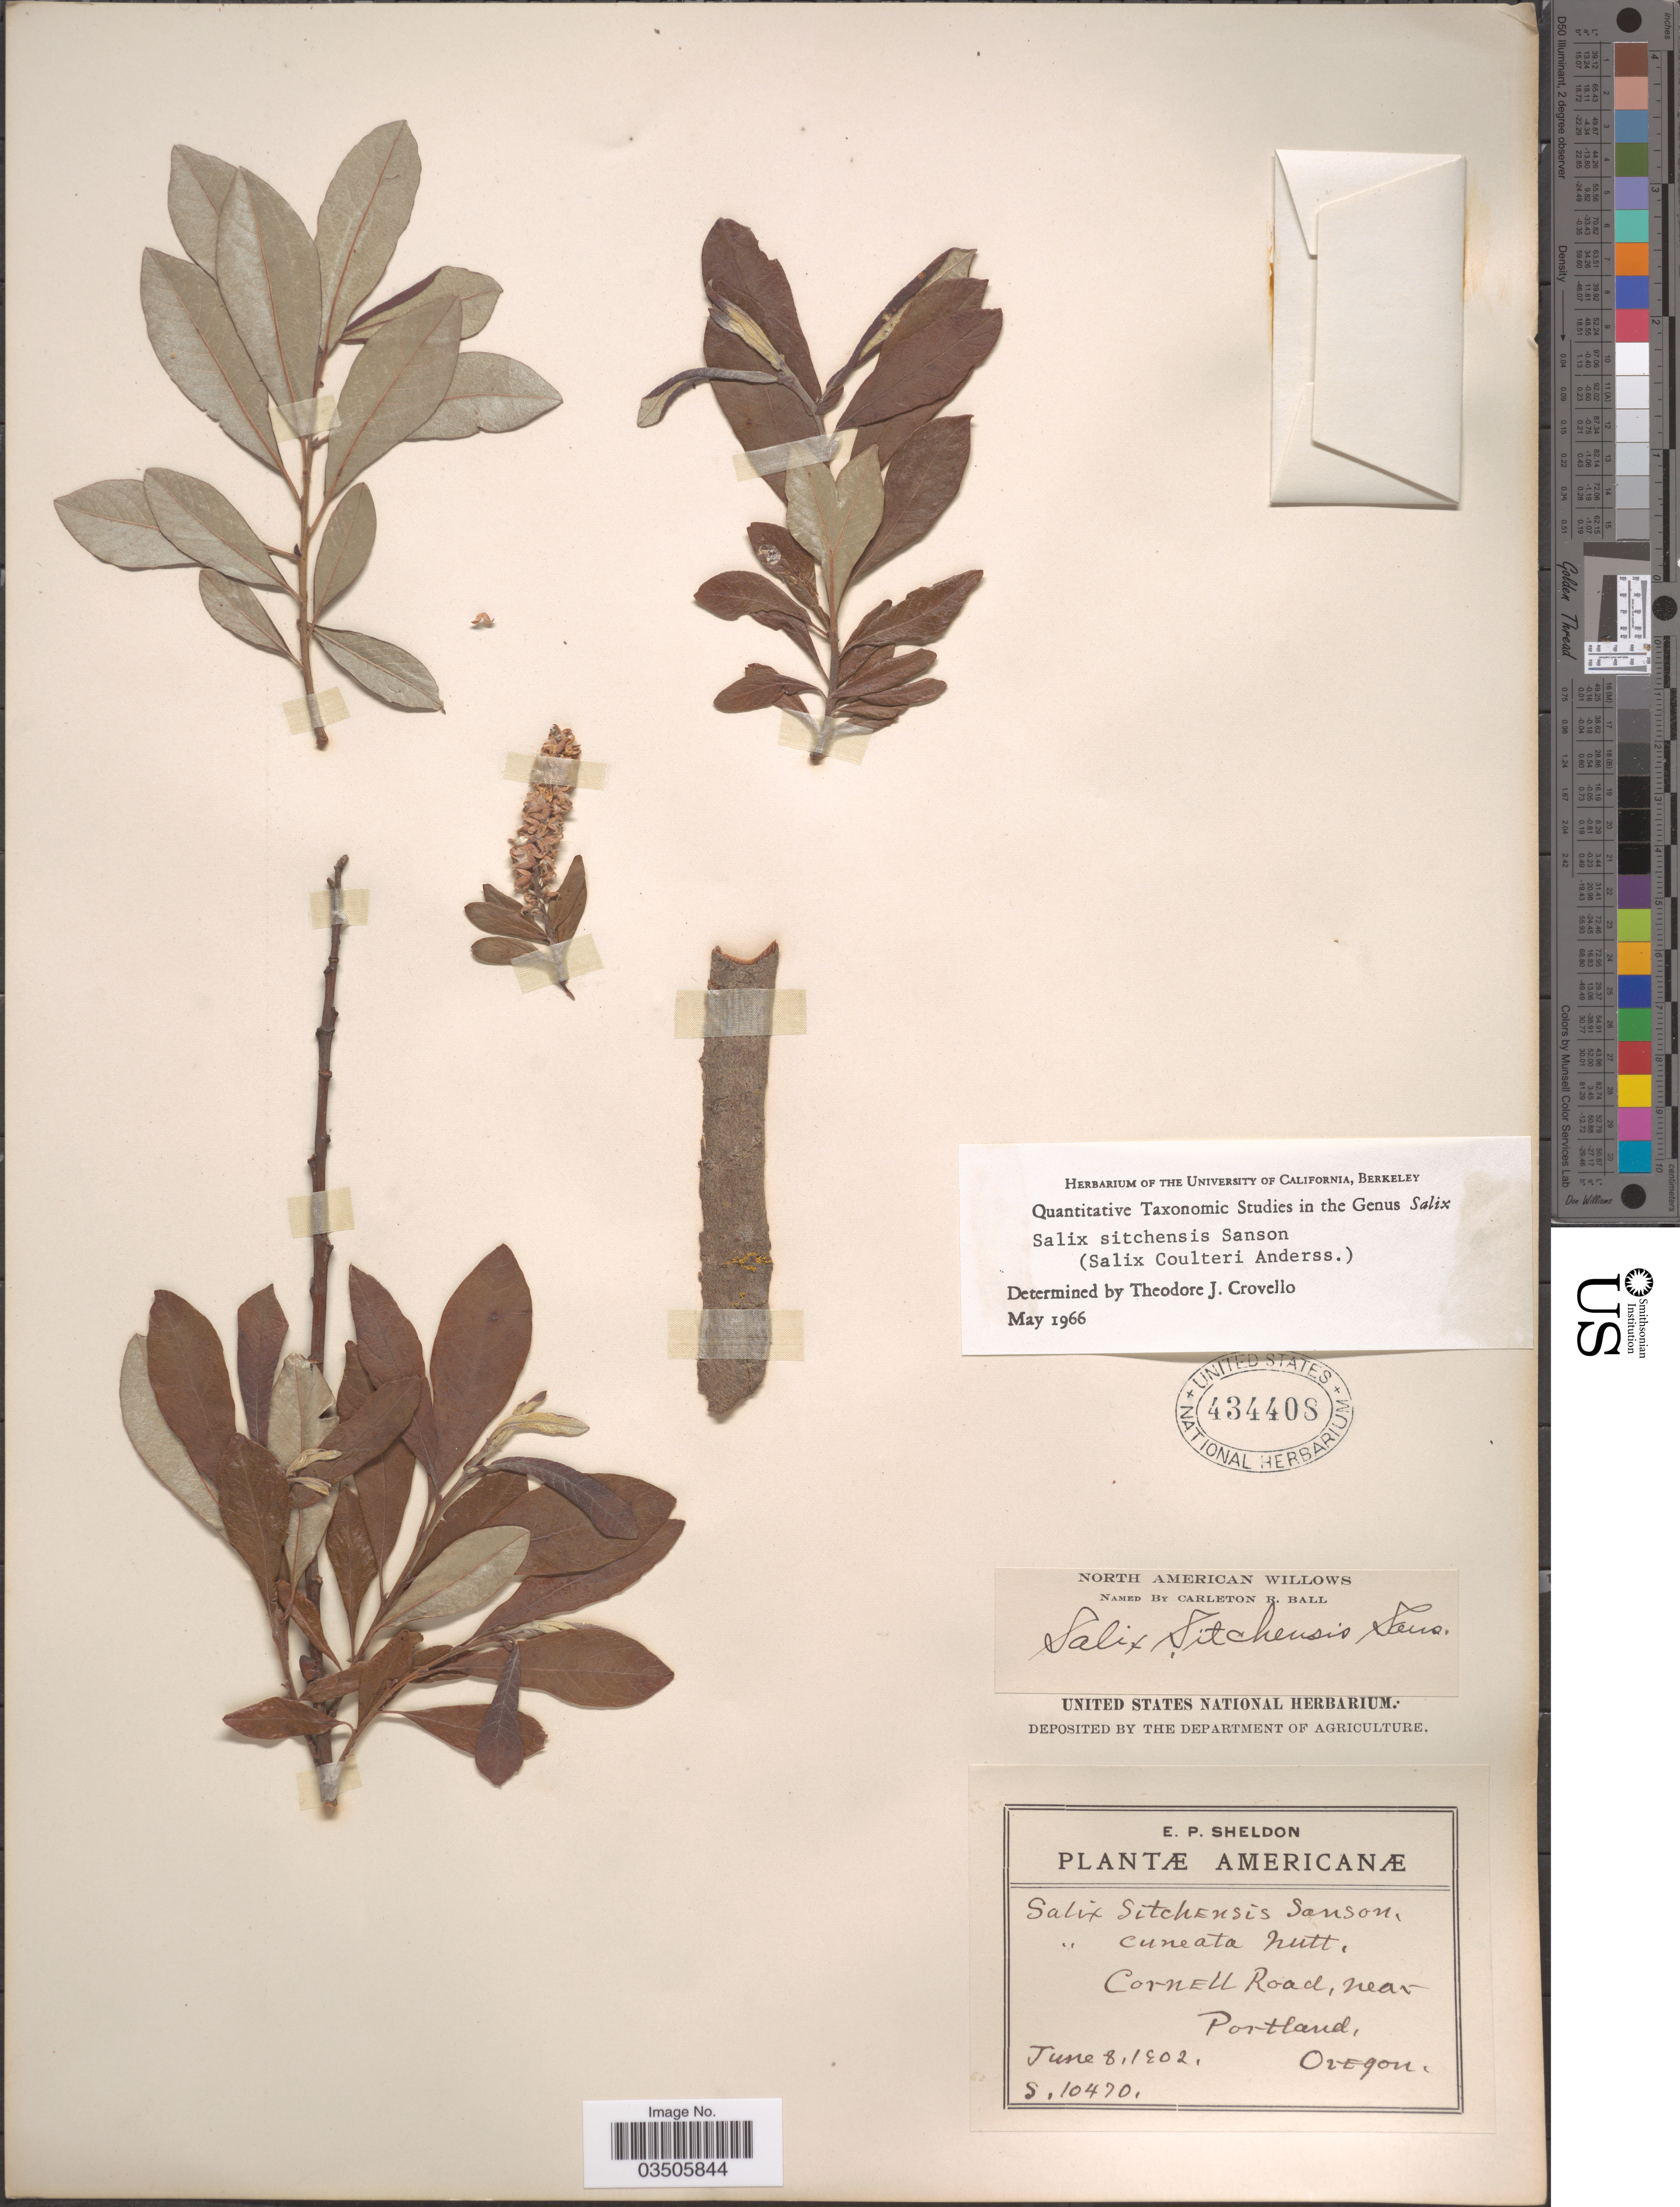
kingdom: Plantae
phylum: Tracheophyta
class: Magnoliopsida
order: Malpighiales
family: Salicaceae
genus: Salix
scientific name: Salix sitchensis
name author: Sanson ex Bong.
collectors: E. P. Sheldon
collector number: S 10470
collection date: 1902-06-08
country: United States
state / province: Oregon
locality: Cornell Road, near Portland.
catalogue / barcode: US 434408